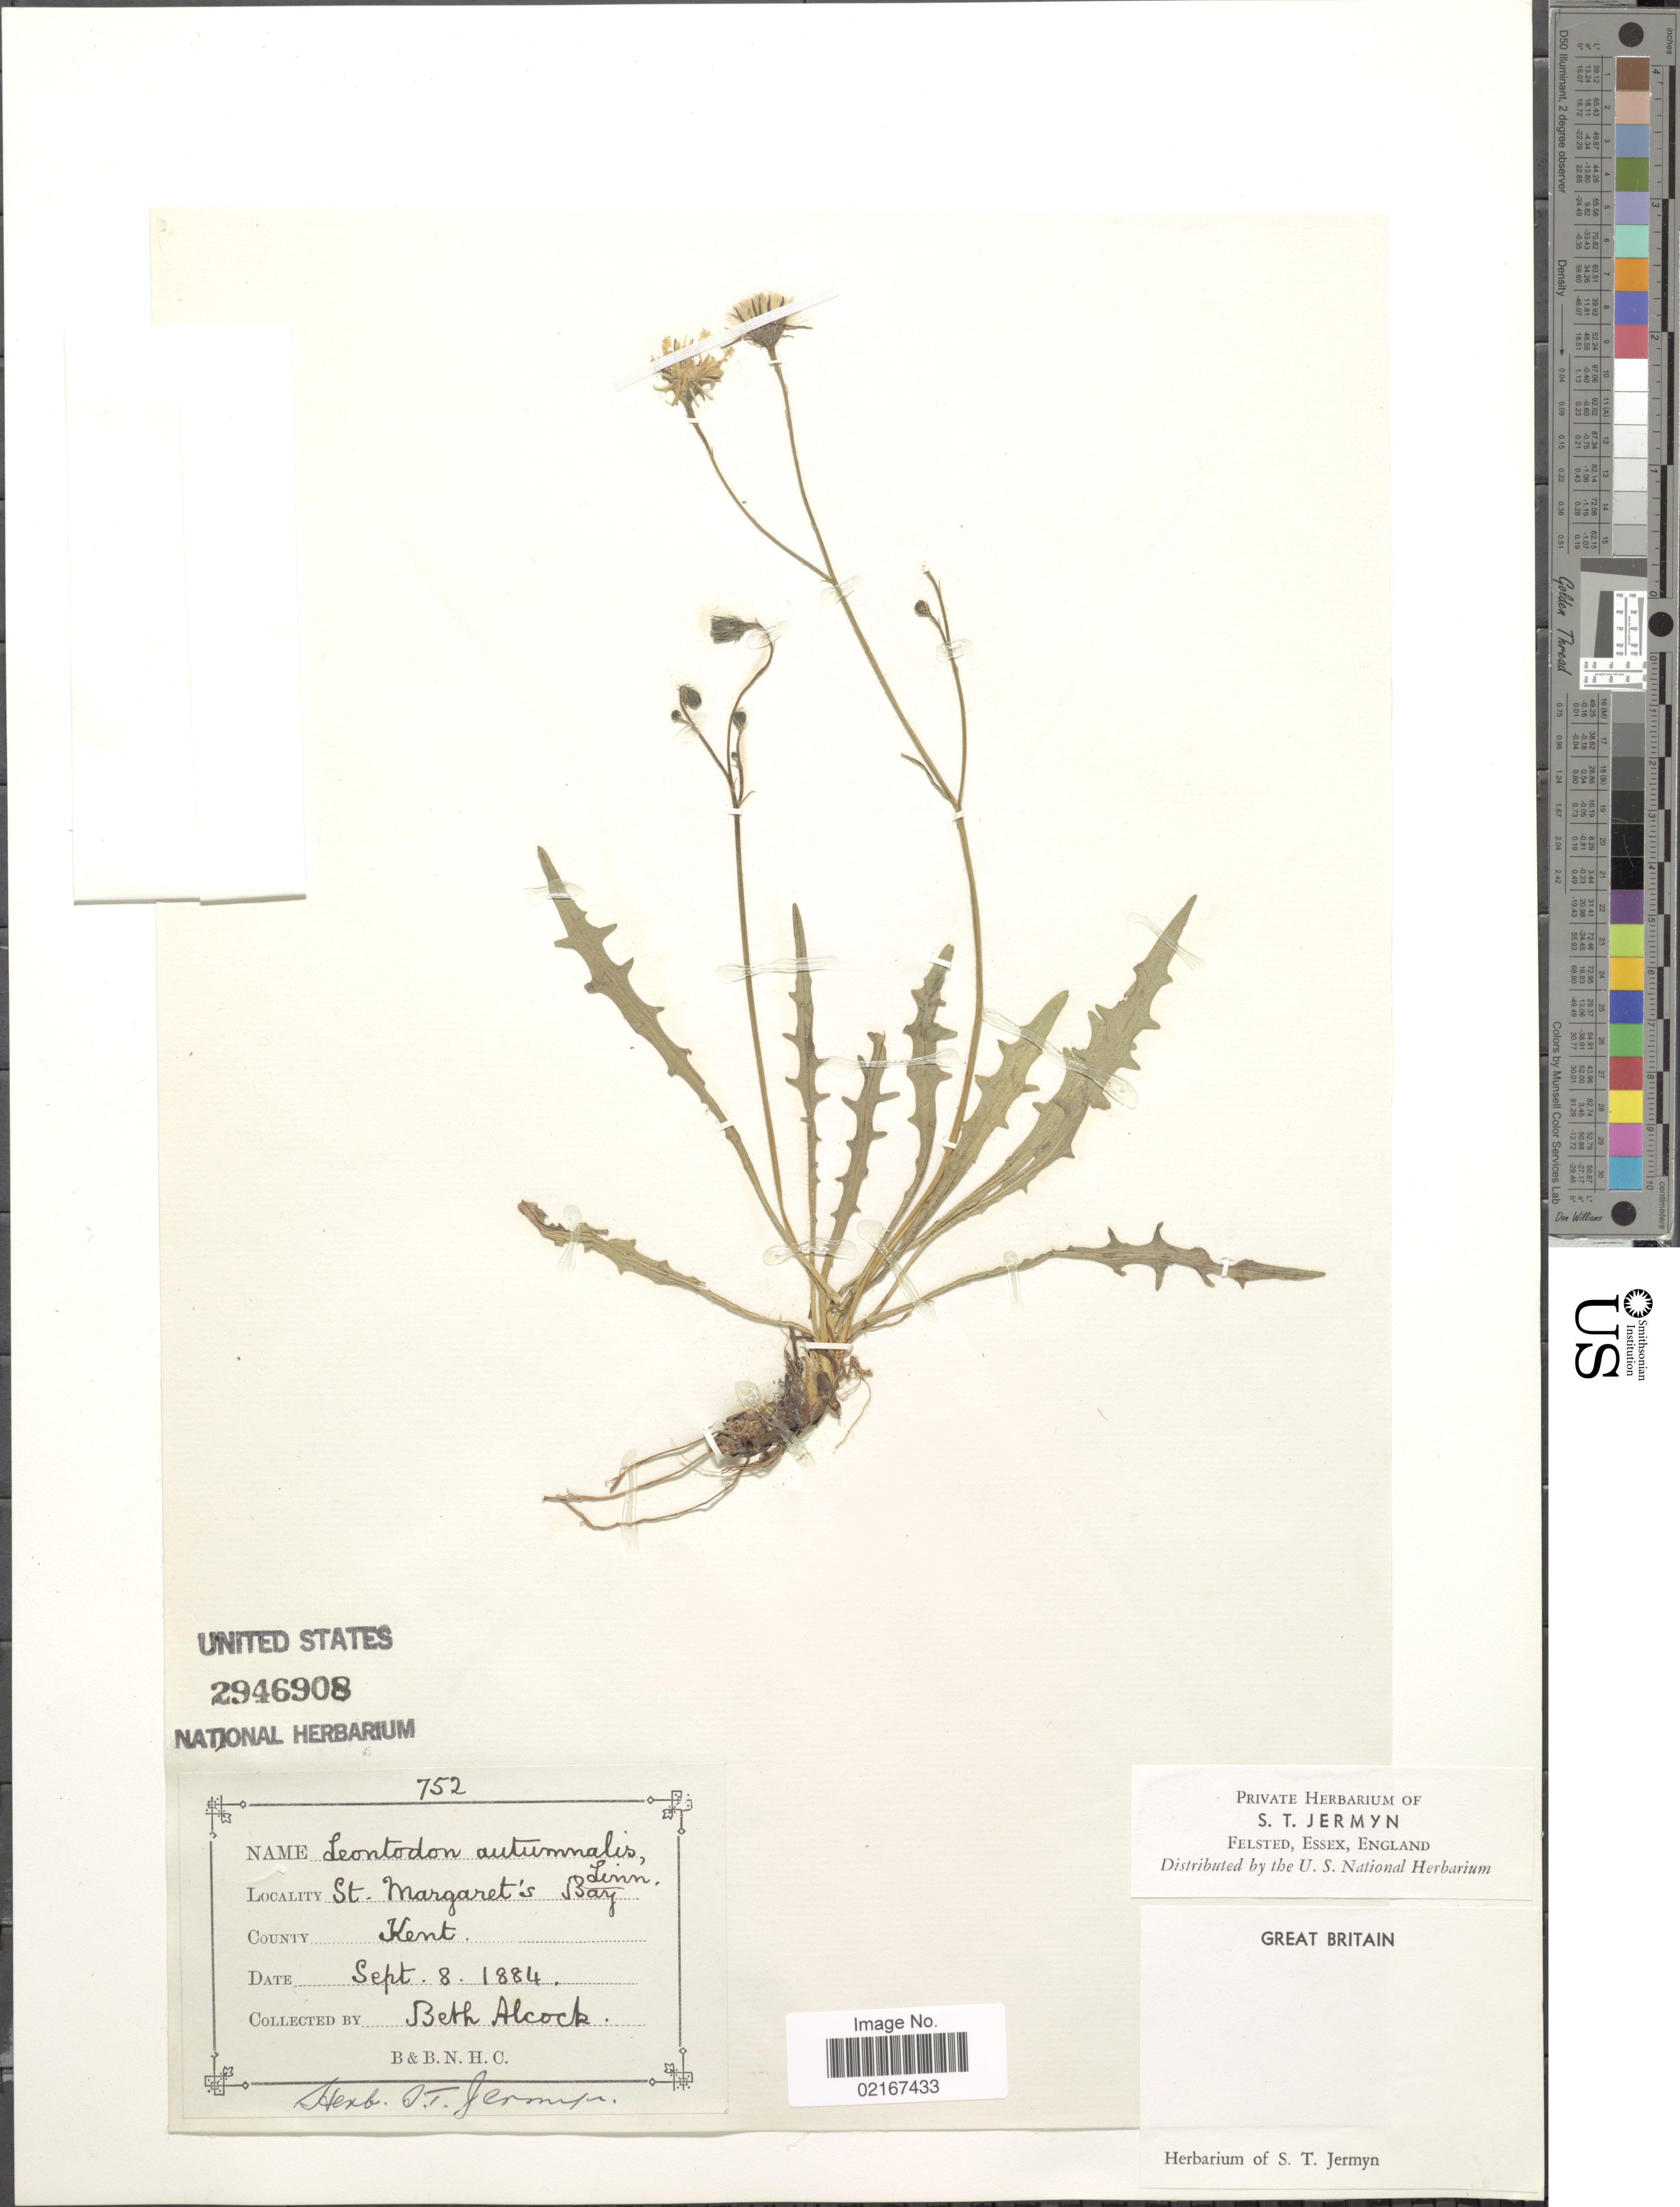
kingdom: Plantae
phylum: Tracheophyta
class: Magnoliopsida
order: Asterales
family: Asteraceae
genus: Scorzoneroides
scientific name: Scorzoneroides autumnalis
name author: (L.) Moench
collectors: B. Alcock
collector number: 752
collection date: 1884-09-08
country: United Kingdom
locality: Great Britain, St. Margaret's Bay, County Kent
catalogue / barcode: US 2946908